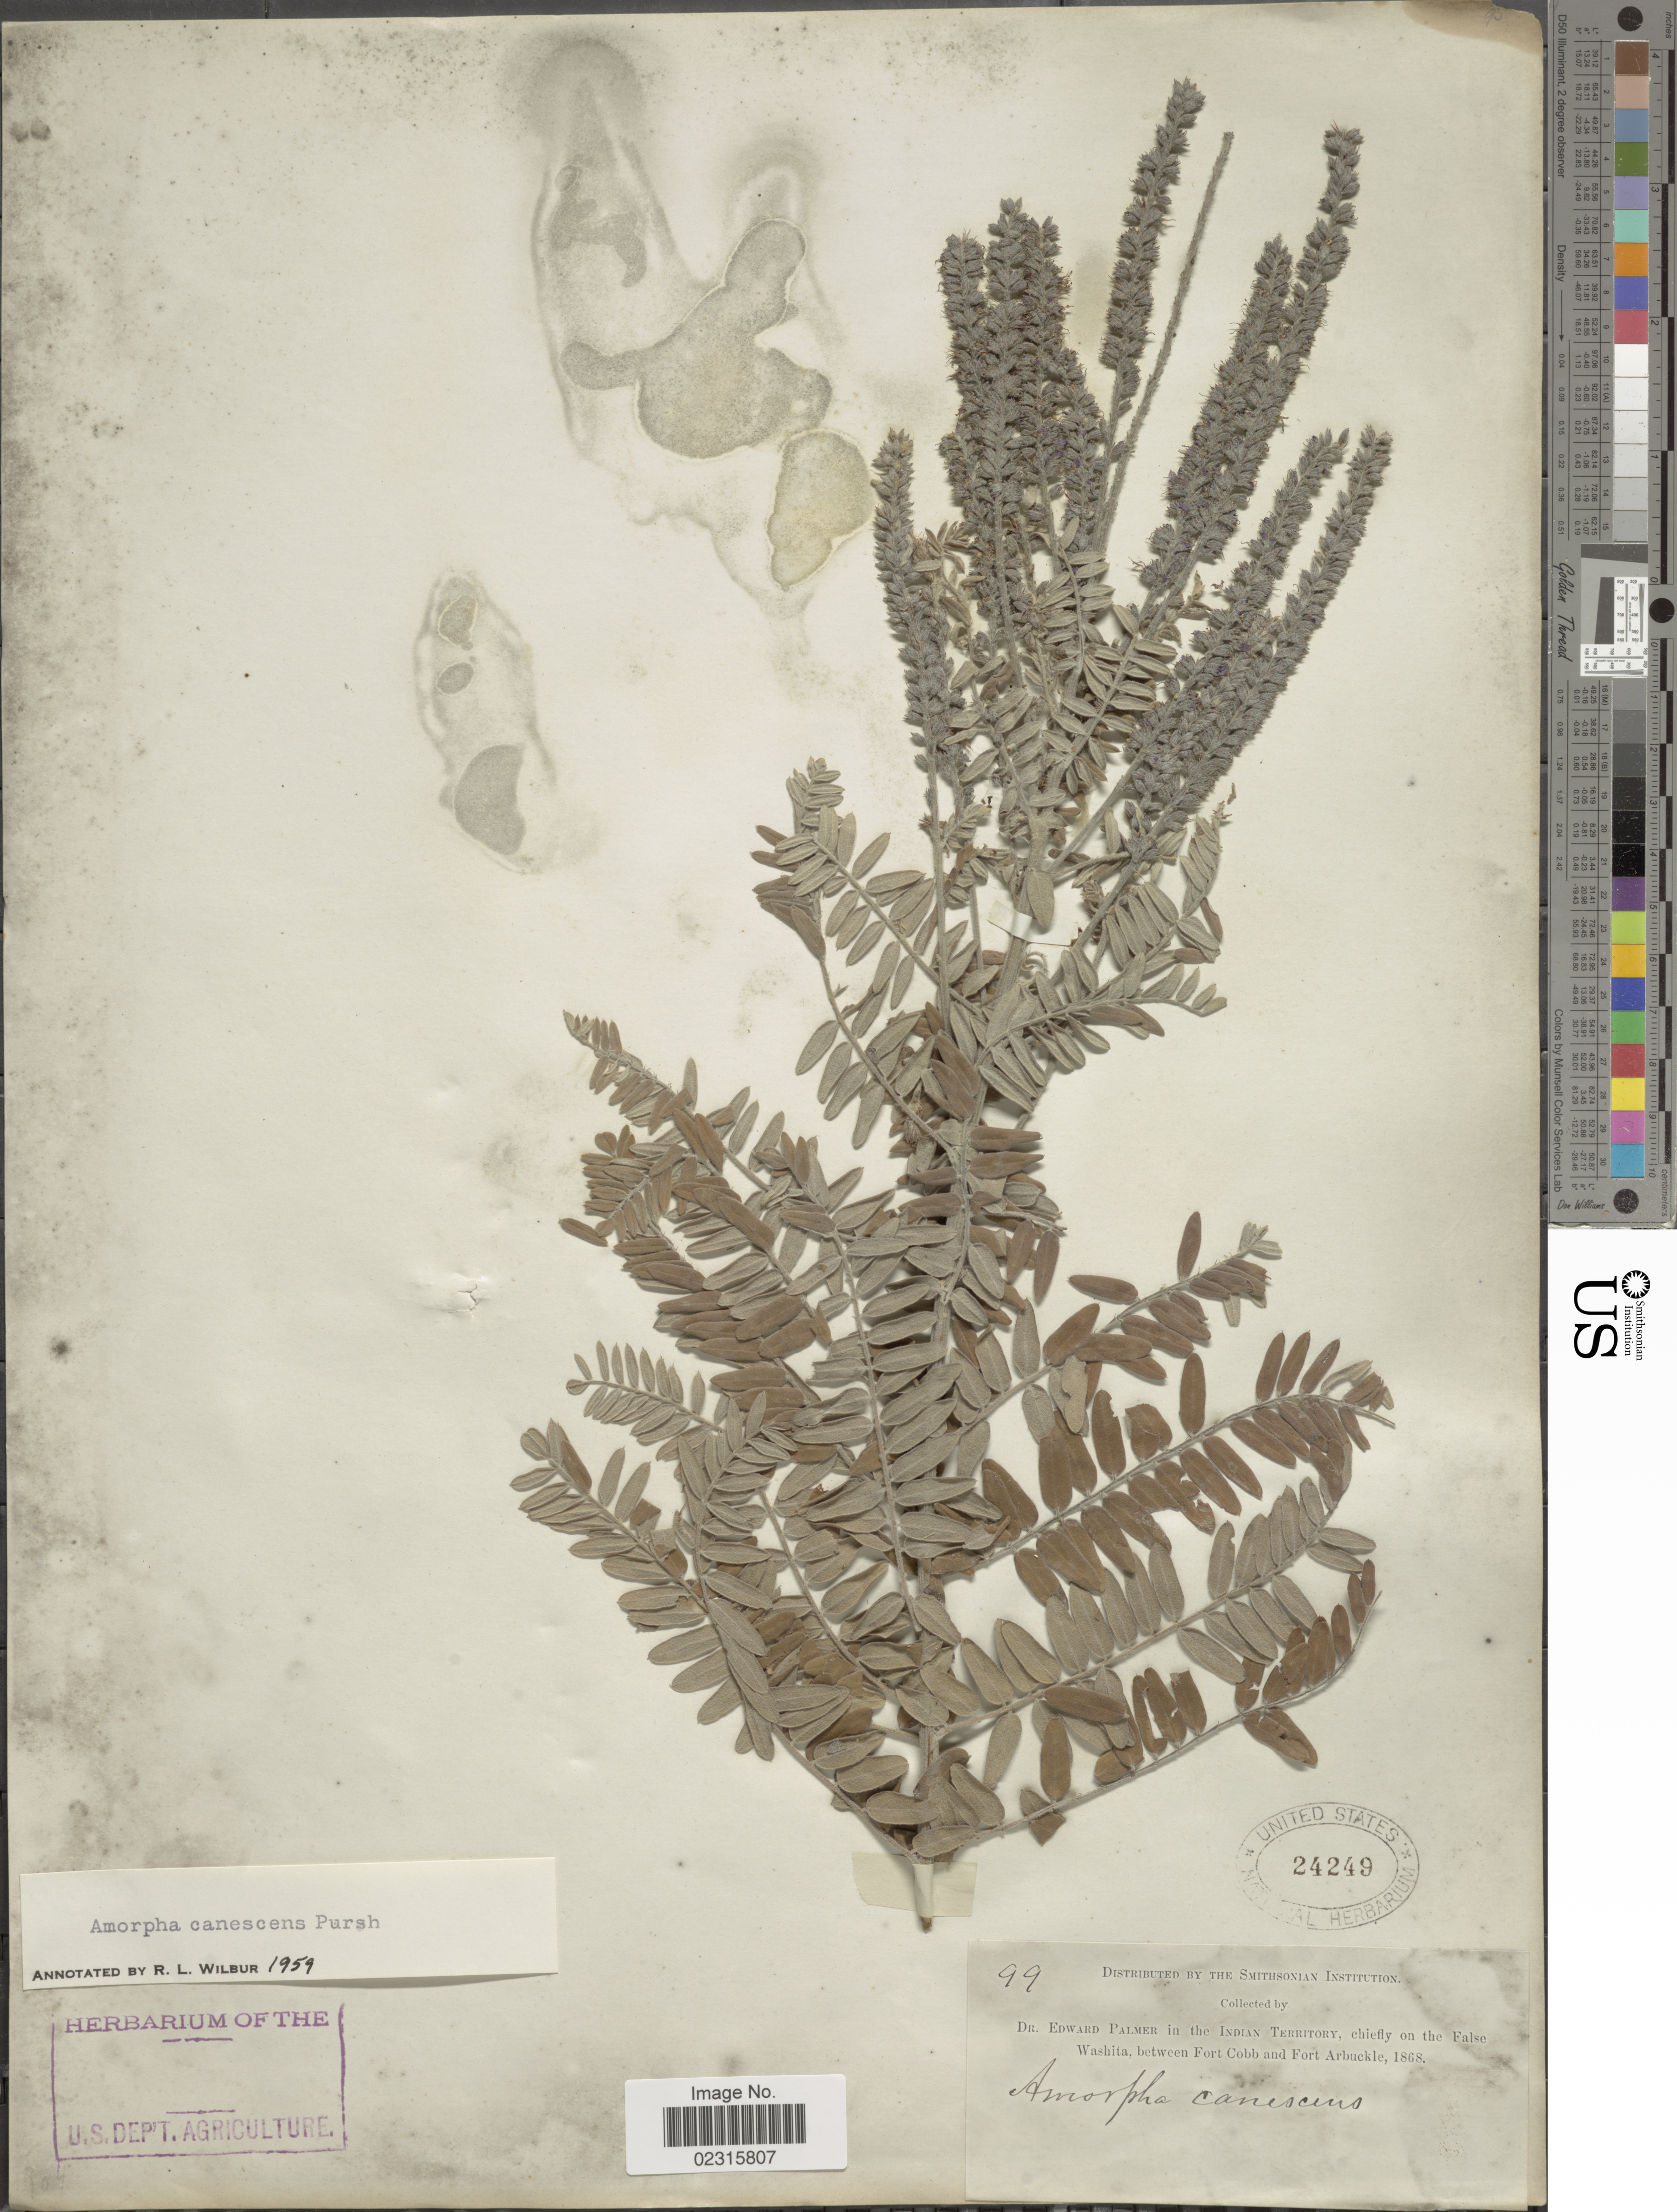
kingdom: Plantae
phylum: Tracheophyta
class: Magnoliopsida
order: Fabales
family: Fabaceae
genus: Amorpha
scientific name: Amorpha canescens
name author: Pursh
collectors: E. Palmer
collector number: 99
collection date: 1868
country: United States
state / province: Oklahoma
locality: Indian Territory, chiefly on the False Washita, between Fort Cobb and Fort Arbuckle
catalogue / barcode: US 24249